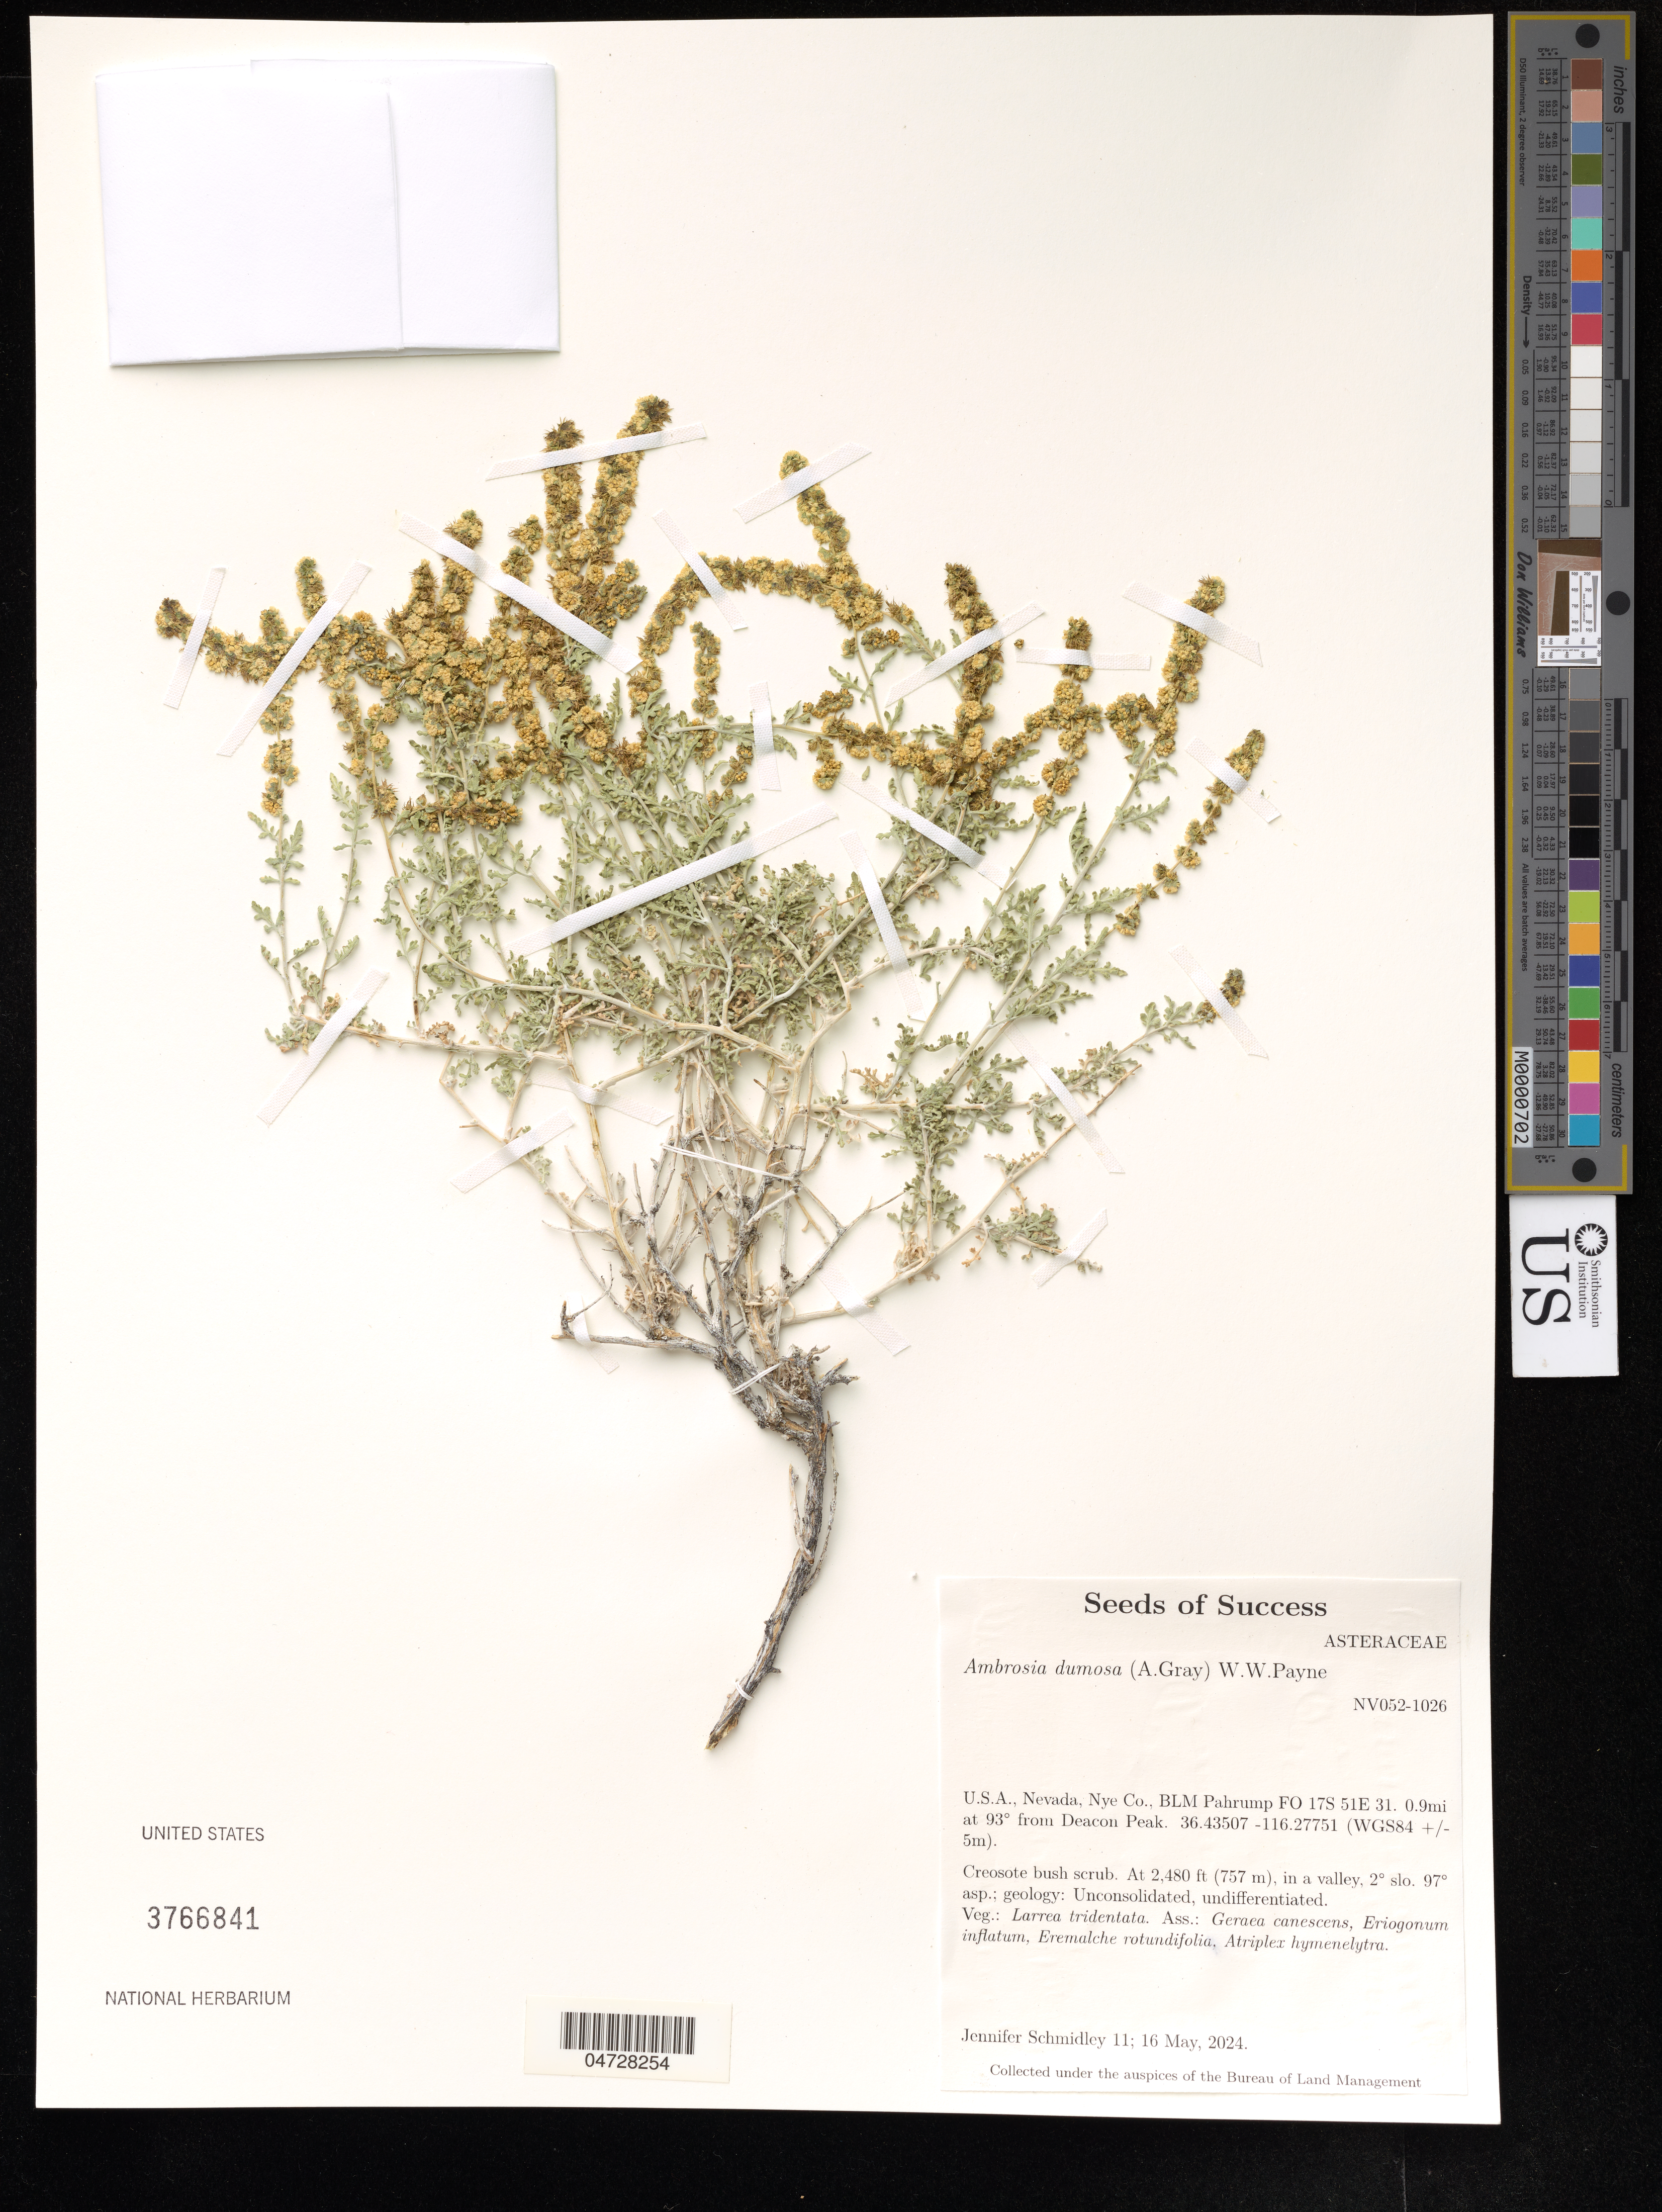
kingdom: Plantae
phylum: Tracheophyta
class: Magnoliopsida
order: Asterales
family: Asteraceae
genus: Ambrosia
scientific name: Ambrosia dumosa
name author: (A. Gray) W.W.Payne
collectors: J. Schmidley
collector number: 11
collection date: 2024-05-16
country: United States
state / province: Nevada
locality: Nye Co., BLM Pahrump FO 17S 51E 31. 0.9mi at 93° from Deacon Peak.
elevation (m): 756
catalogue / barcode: US 3766841